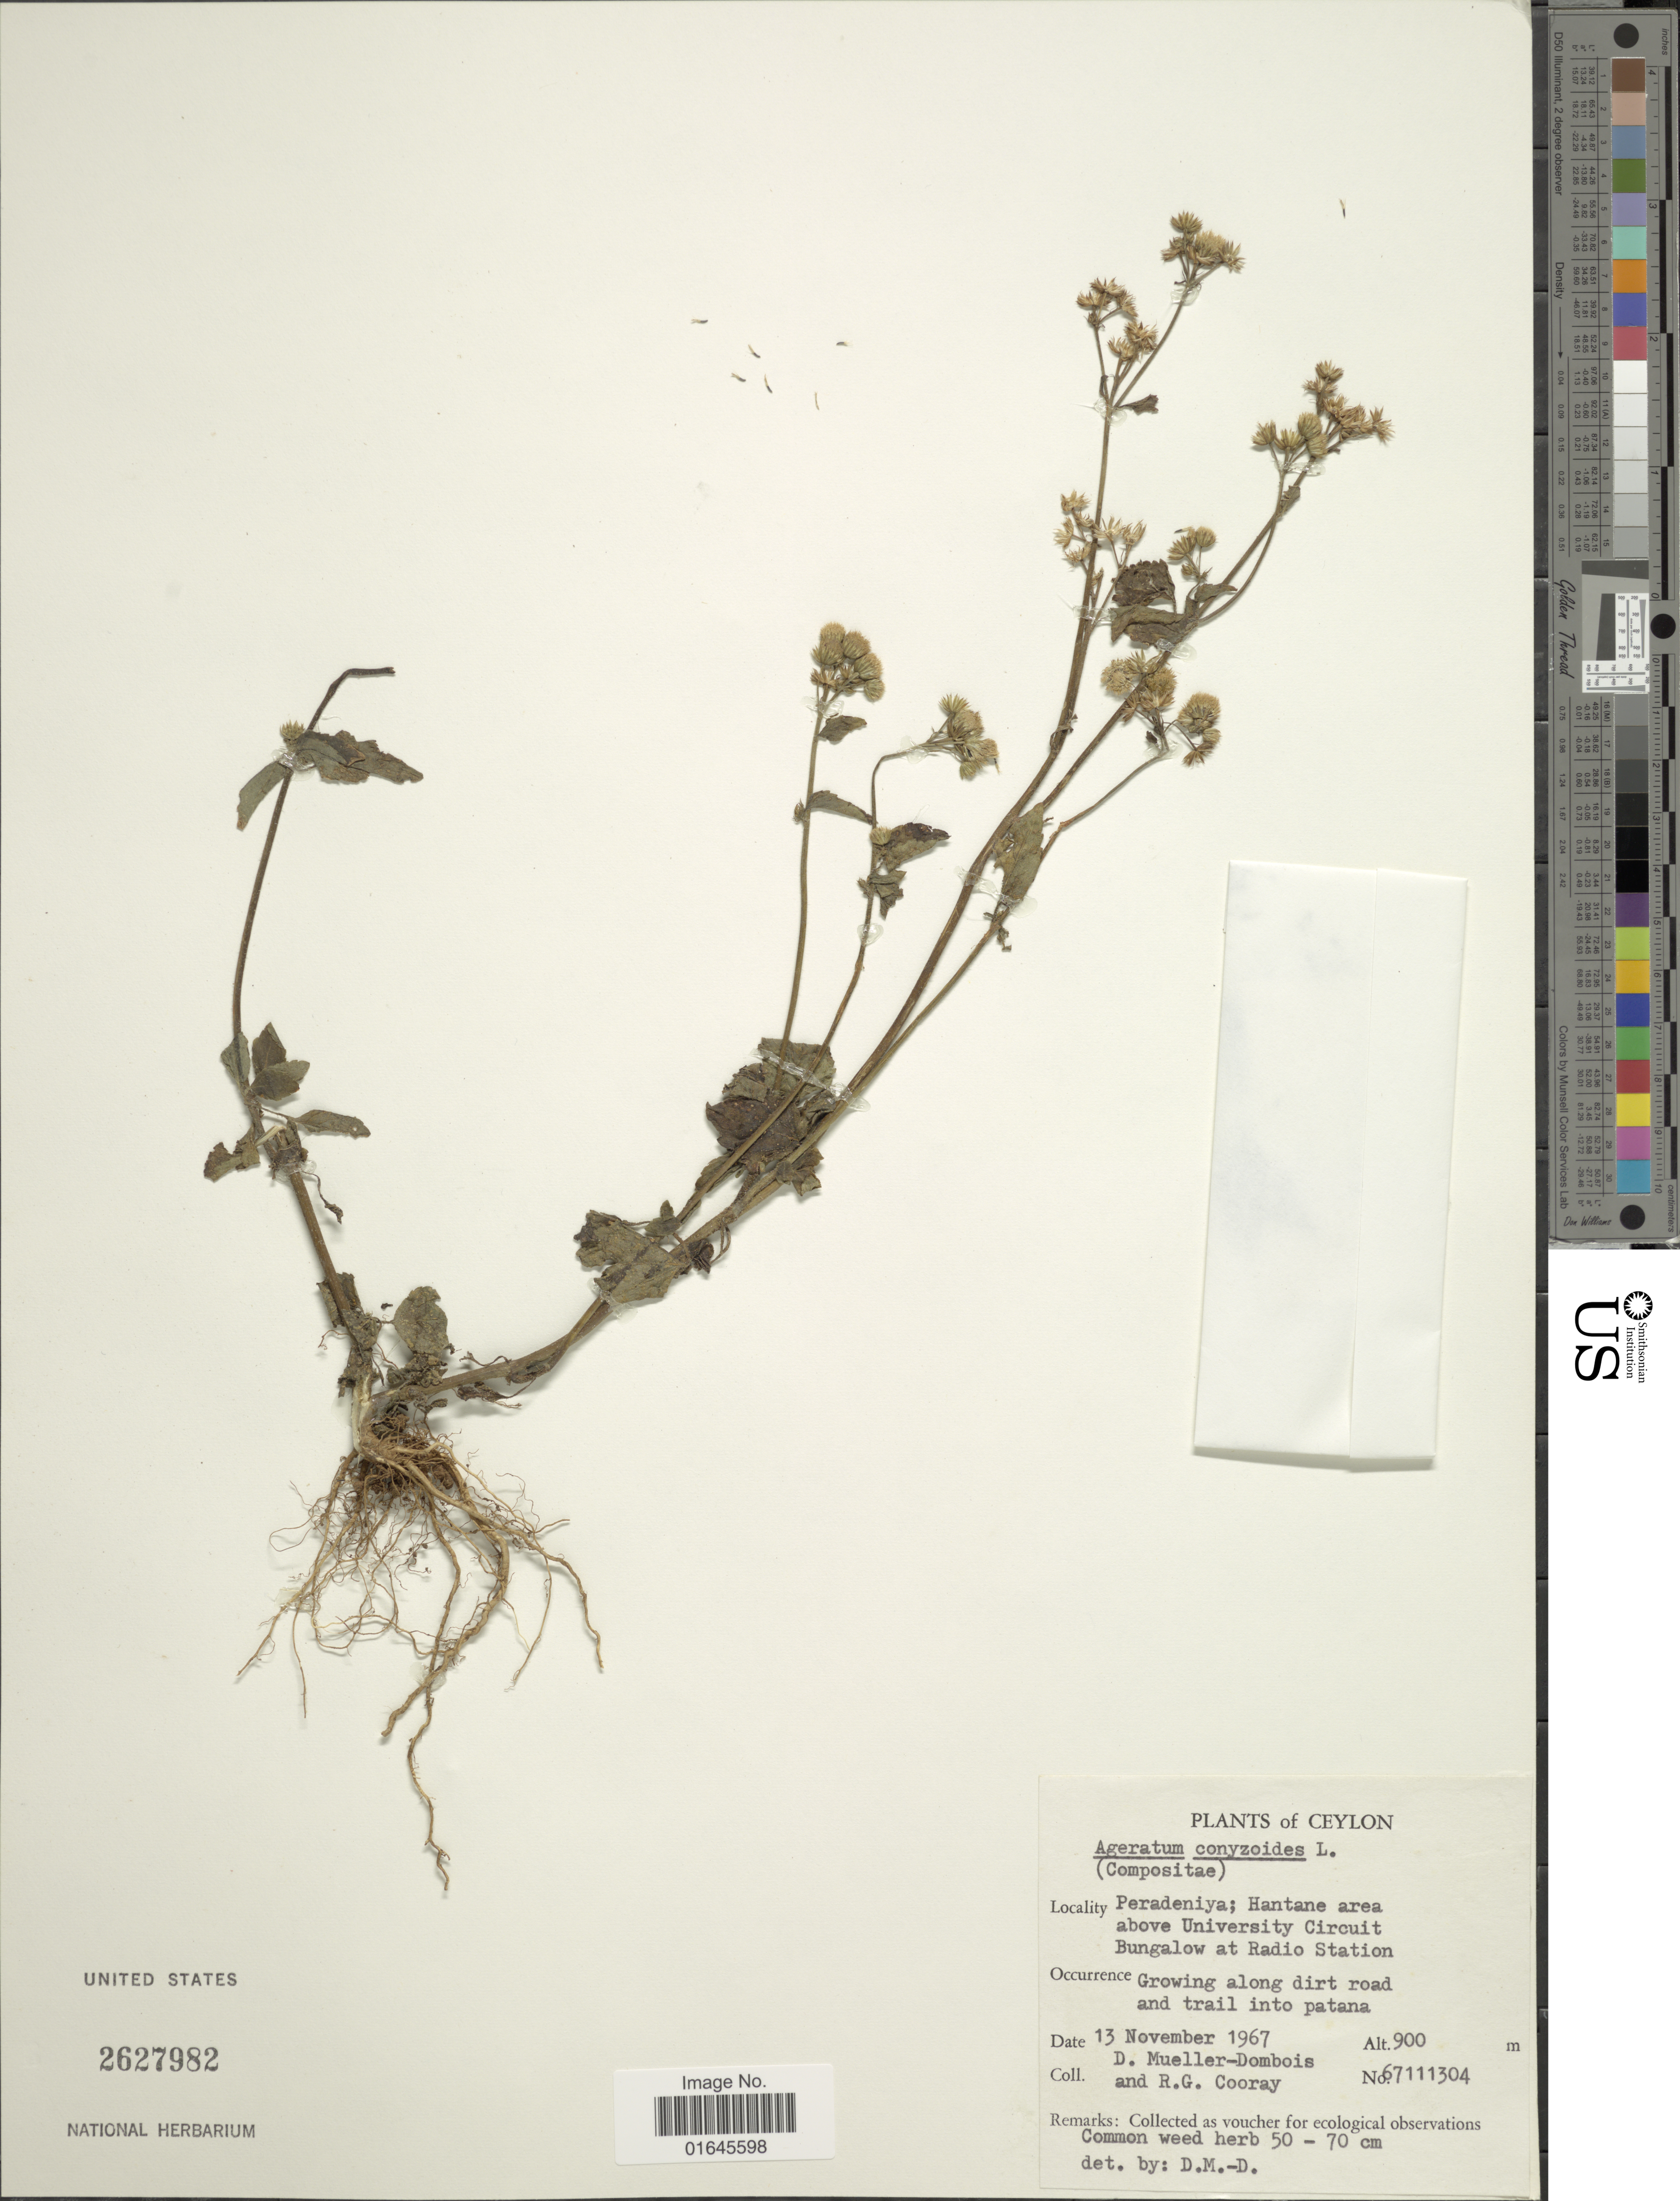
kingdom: Plantae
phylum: Tracheophyta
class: Magnoliopsida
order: Asterales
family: Asteraceae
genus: Ageratum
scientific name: Ageratum conyzoides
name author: L.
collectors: D. Mueller-Dombois & R. Cooray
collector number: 67111304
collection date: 1967-11-13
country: Sri Lanka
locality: Ceylon, Peradeniya; Hantane area above University Circuit Bungalow at Radio Station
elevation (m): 900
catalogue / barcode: US 2627982